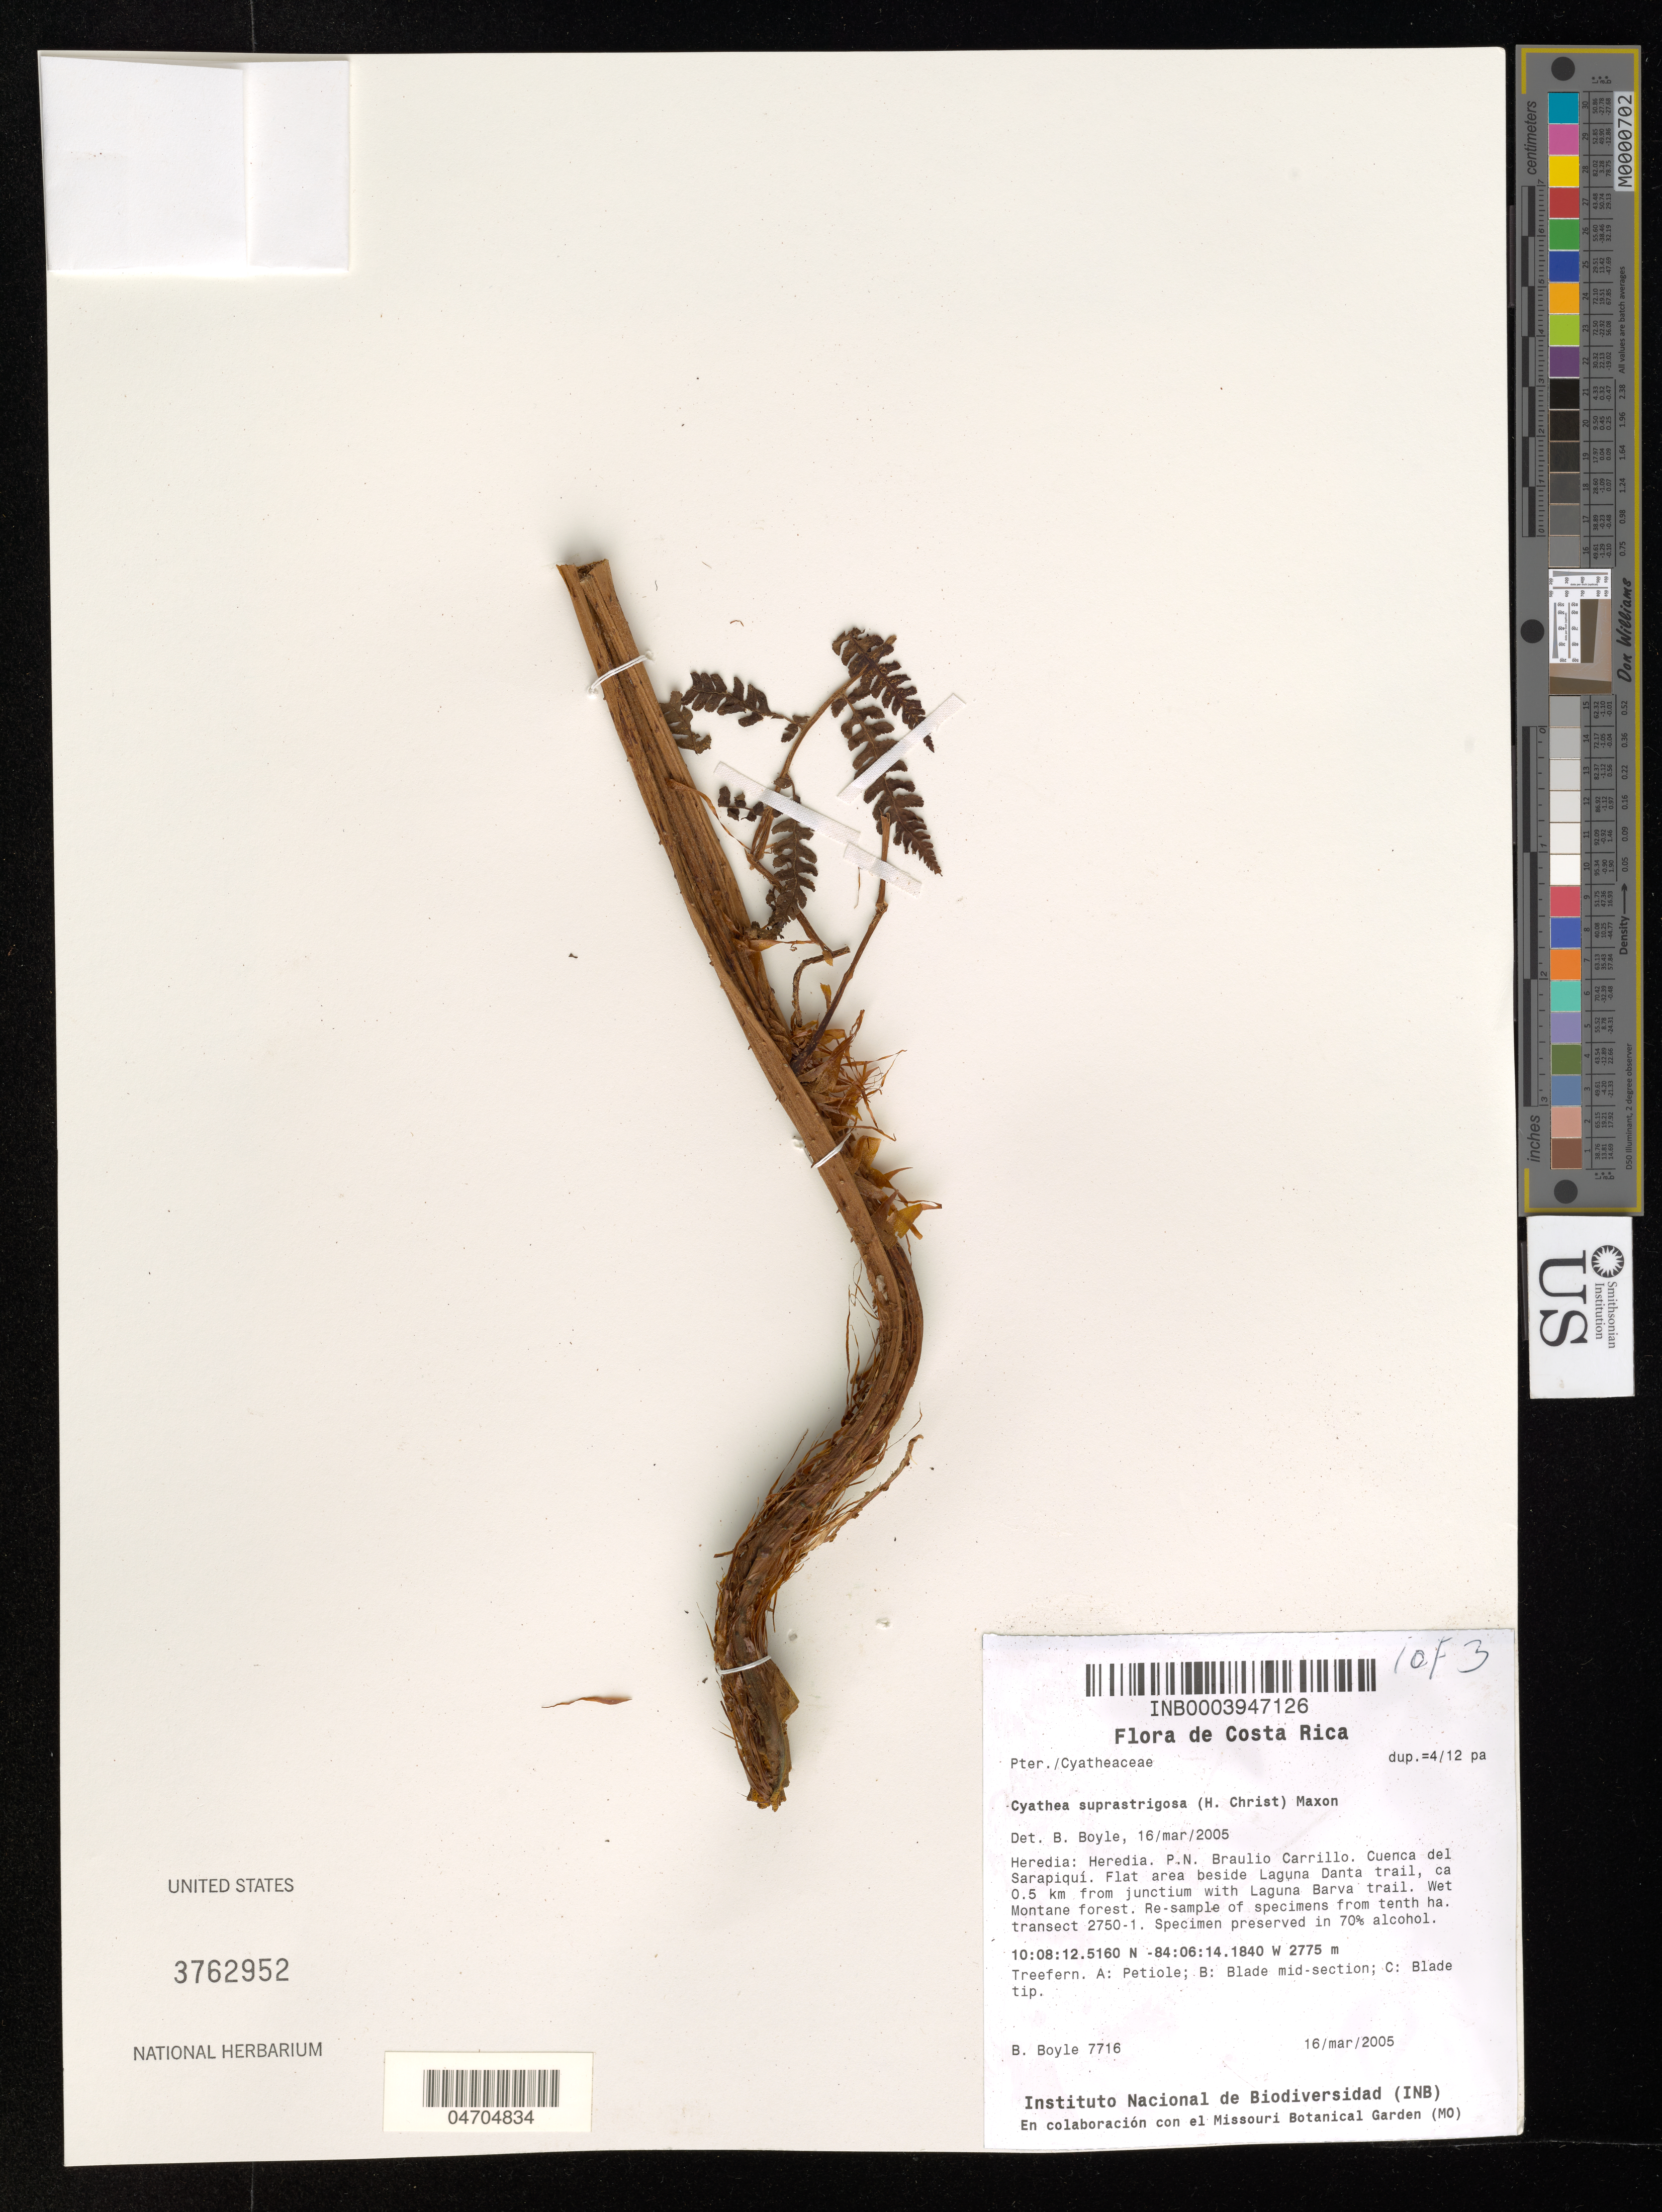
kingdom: Plantae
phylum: Tracheophyta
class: Polypodiopsida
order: Cyatheales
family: Cyatheaceae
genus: Cyathea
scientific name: Cyathea suprastrigosa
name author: (Christ) Maxon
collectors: B. Boyle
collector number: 7716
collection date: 2005-03-16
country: Costa Rica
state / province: Heredia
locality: Heredia. P.N. Braulio Carrillo. Cuenca del Sarapiquí. Flat area beside Laguna Danta trail, ca 0.5 km from junctium with Laguna Barva trail.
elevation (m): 2775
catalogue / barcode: US 3762952